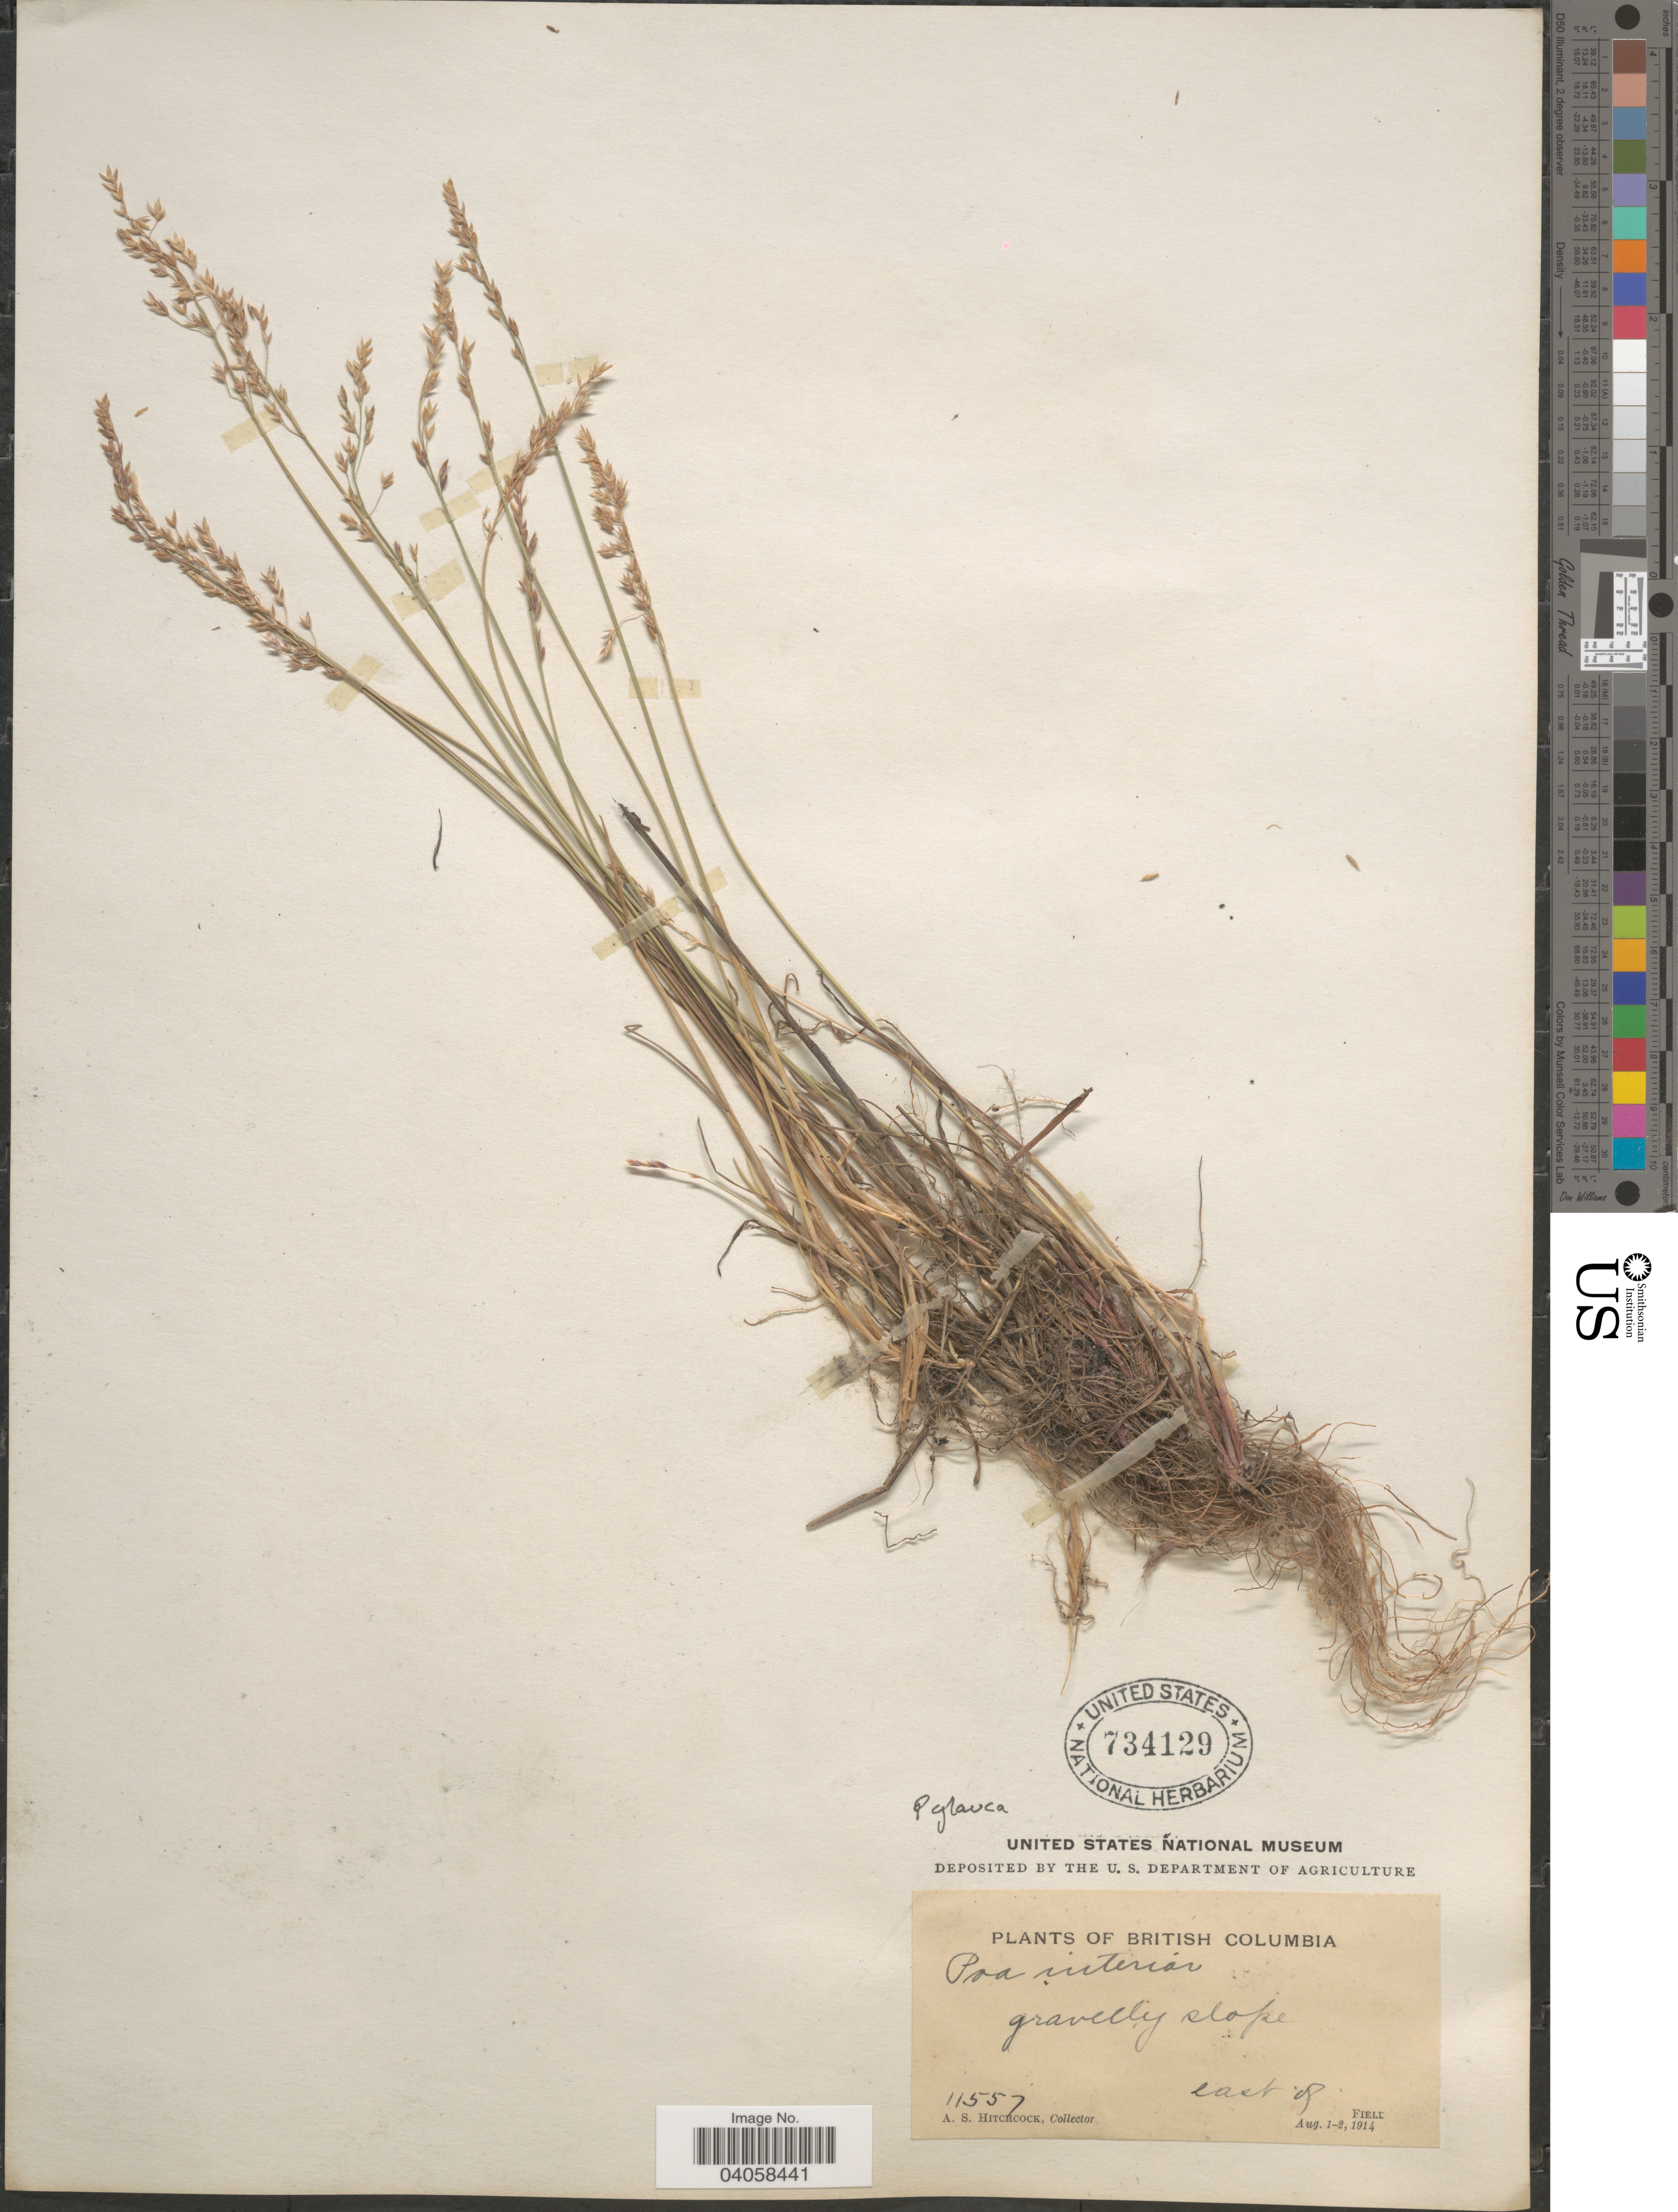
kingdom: Plantae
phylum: Tracheophyta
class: Liliopsida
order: Poales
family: Poaceae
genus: Poa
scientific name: Poa glauca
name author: Vahl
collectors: A. S. Hitchcock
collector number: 11557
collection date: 1914-08-01/1914-08-02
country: Canada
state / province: British Columbia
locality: Gravelly slope east of Field.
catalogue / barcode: US 734129